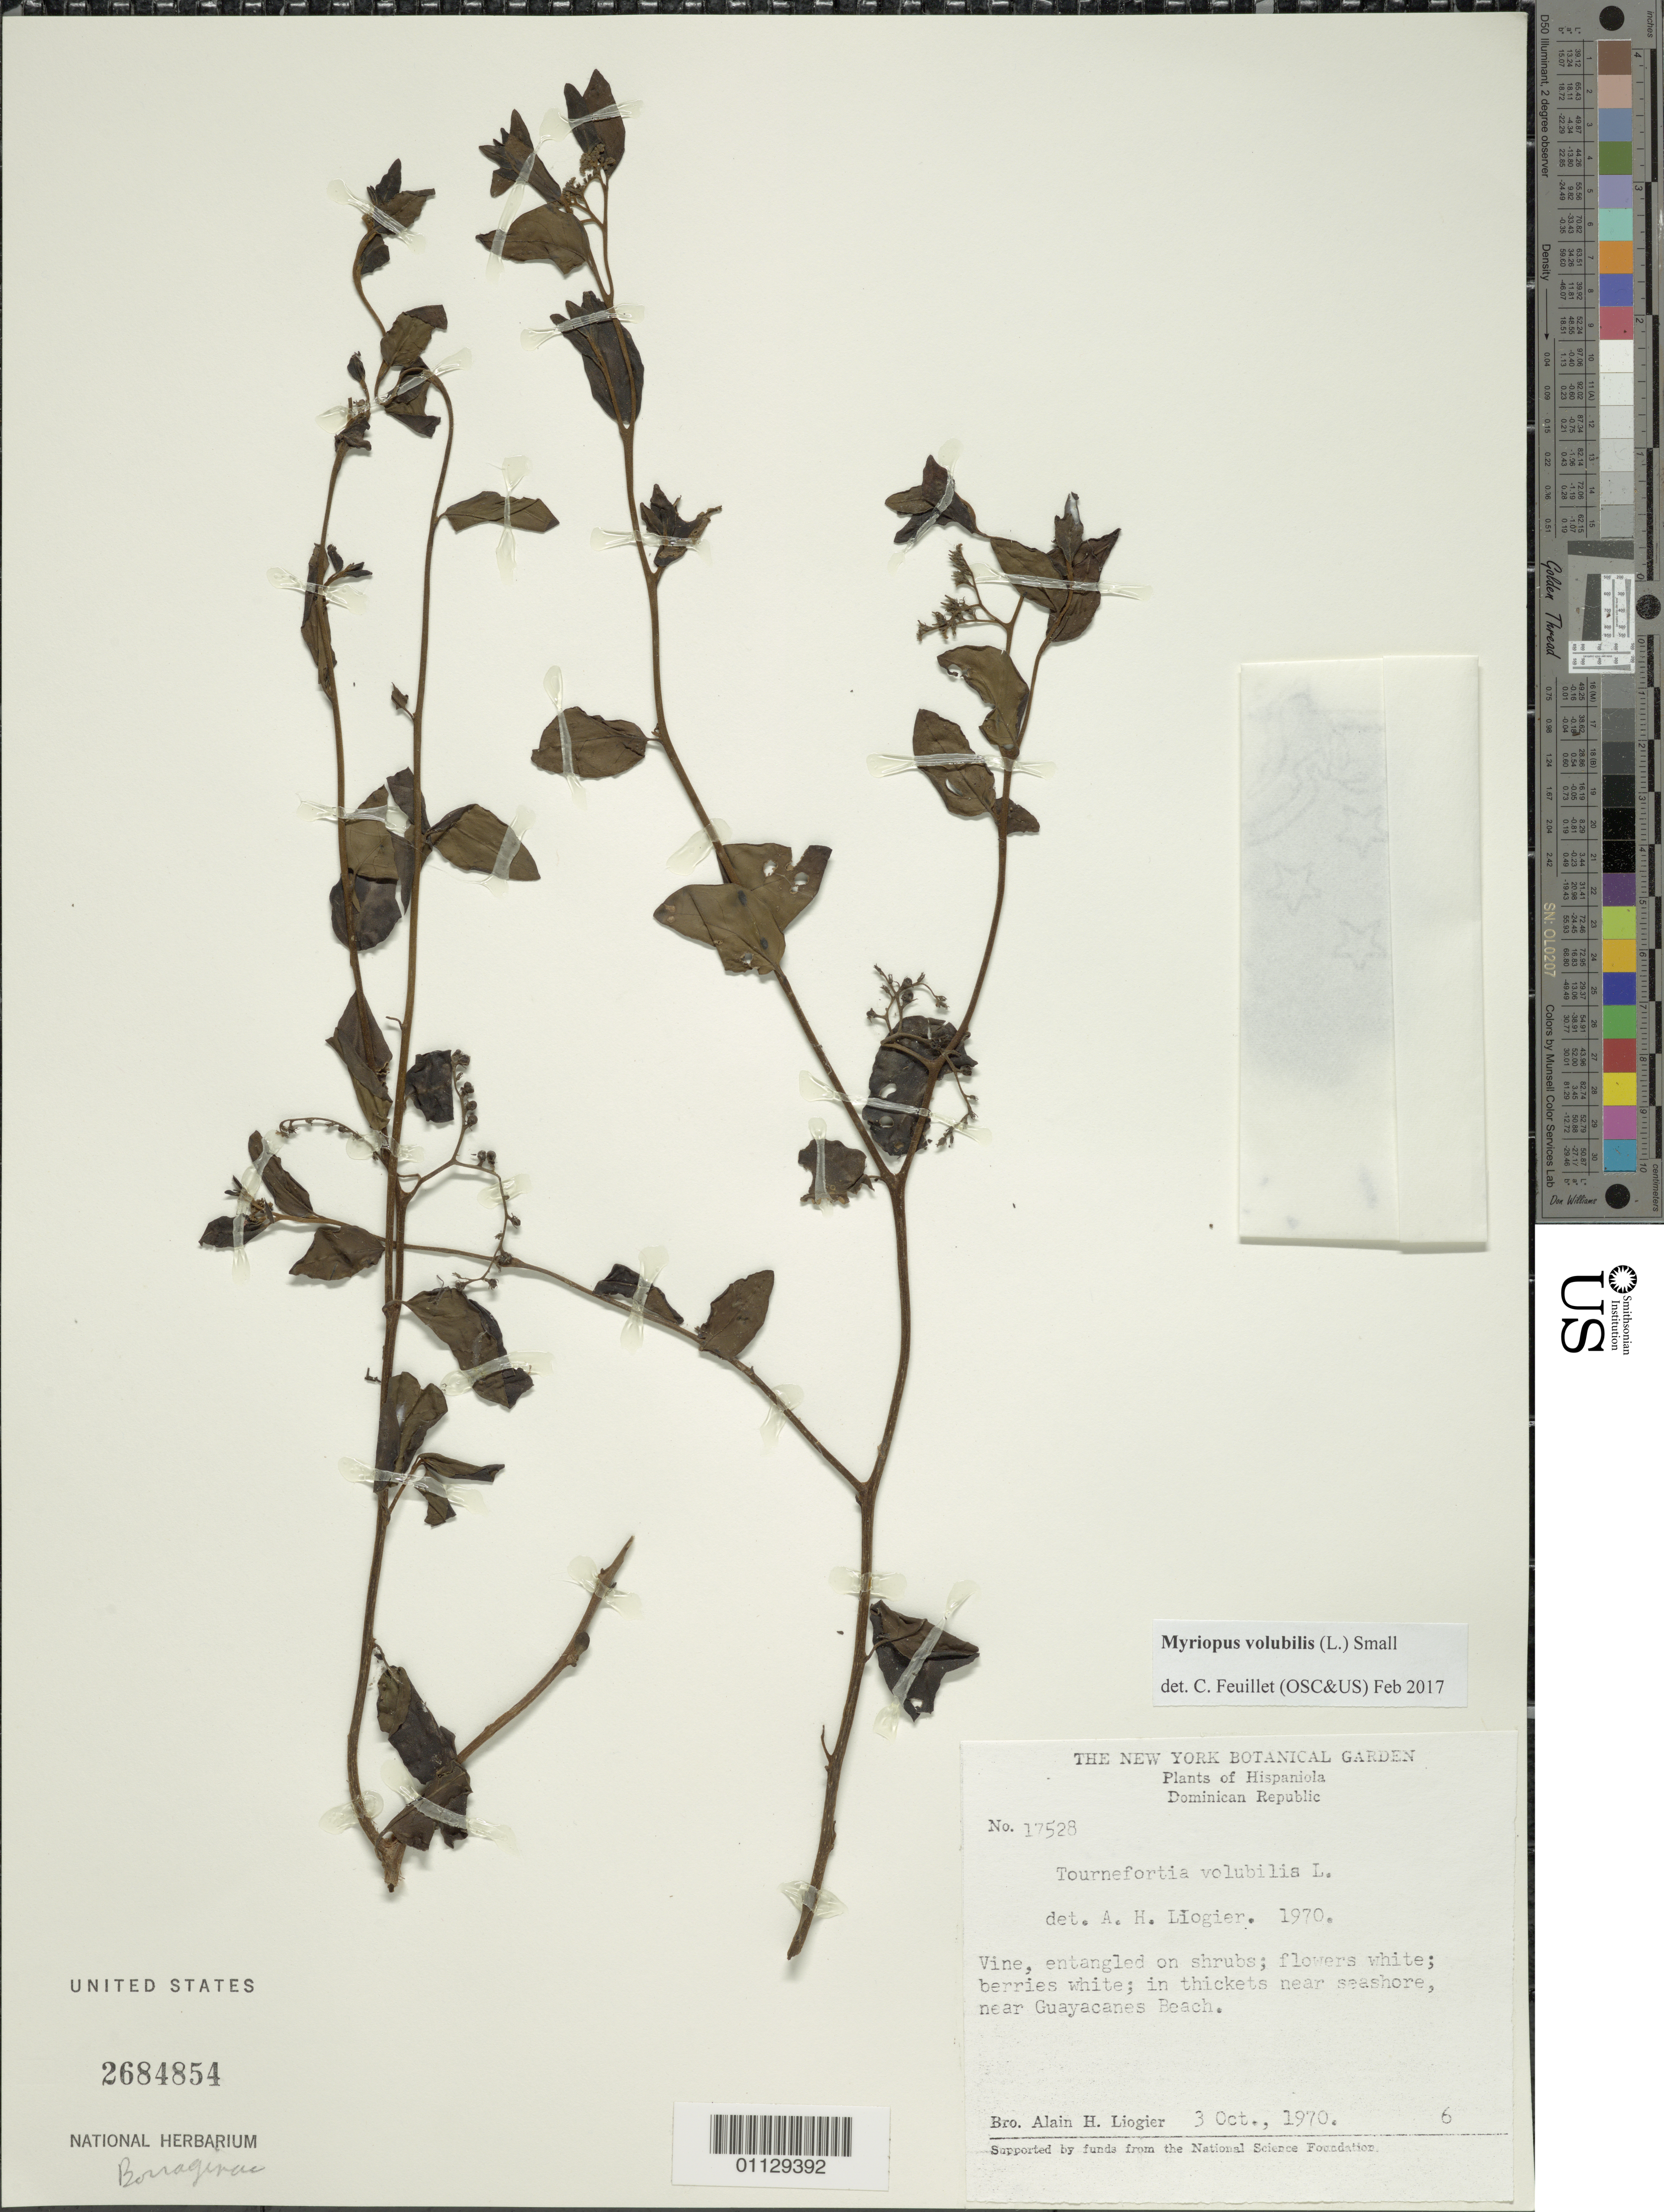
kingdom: Plantae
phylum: Tracheophyta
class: Magnoliopsida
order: Boraginales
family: Heliotropiaceae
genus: Myriopus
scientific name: Myriopus volubilis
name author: (L.) Small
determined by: Feuillet, C.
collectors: A. H. Liogier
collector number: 17258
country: Dominican Republic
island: Hispaniola I.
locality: Guayacanes Beach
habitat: In thickets near seashore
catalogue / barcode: US 2684854